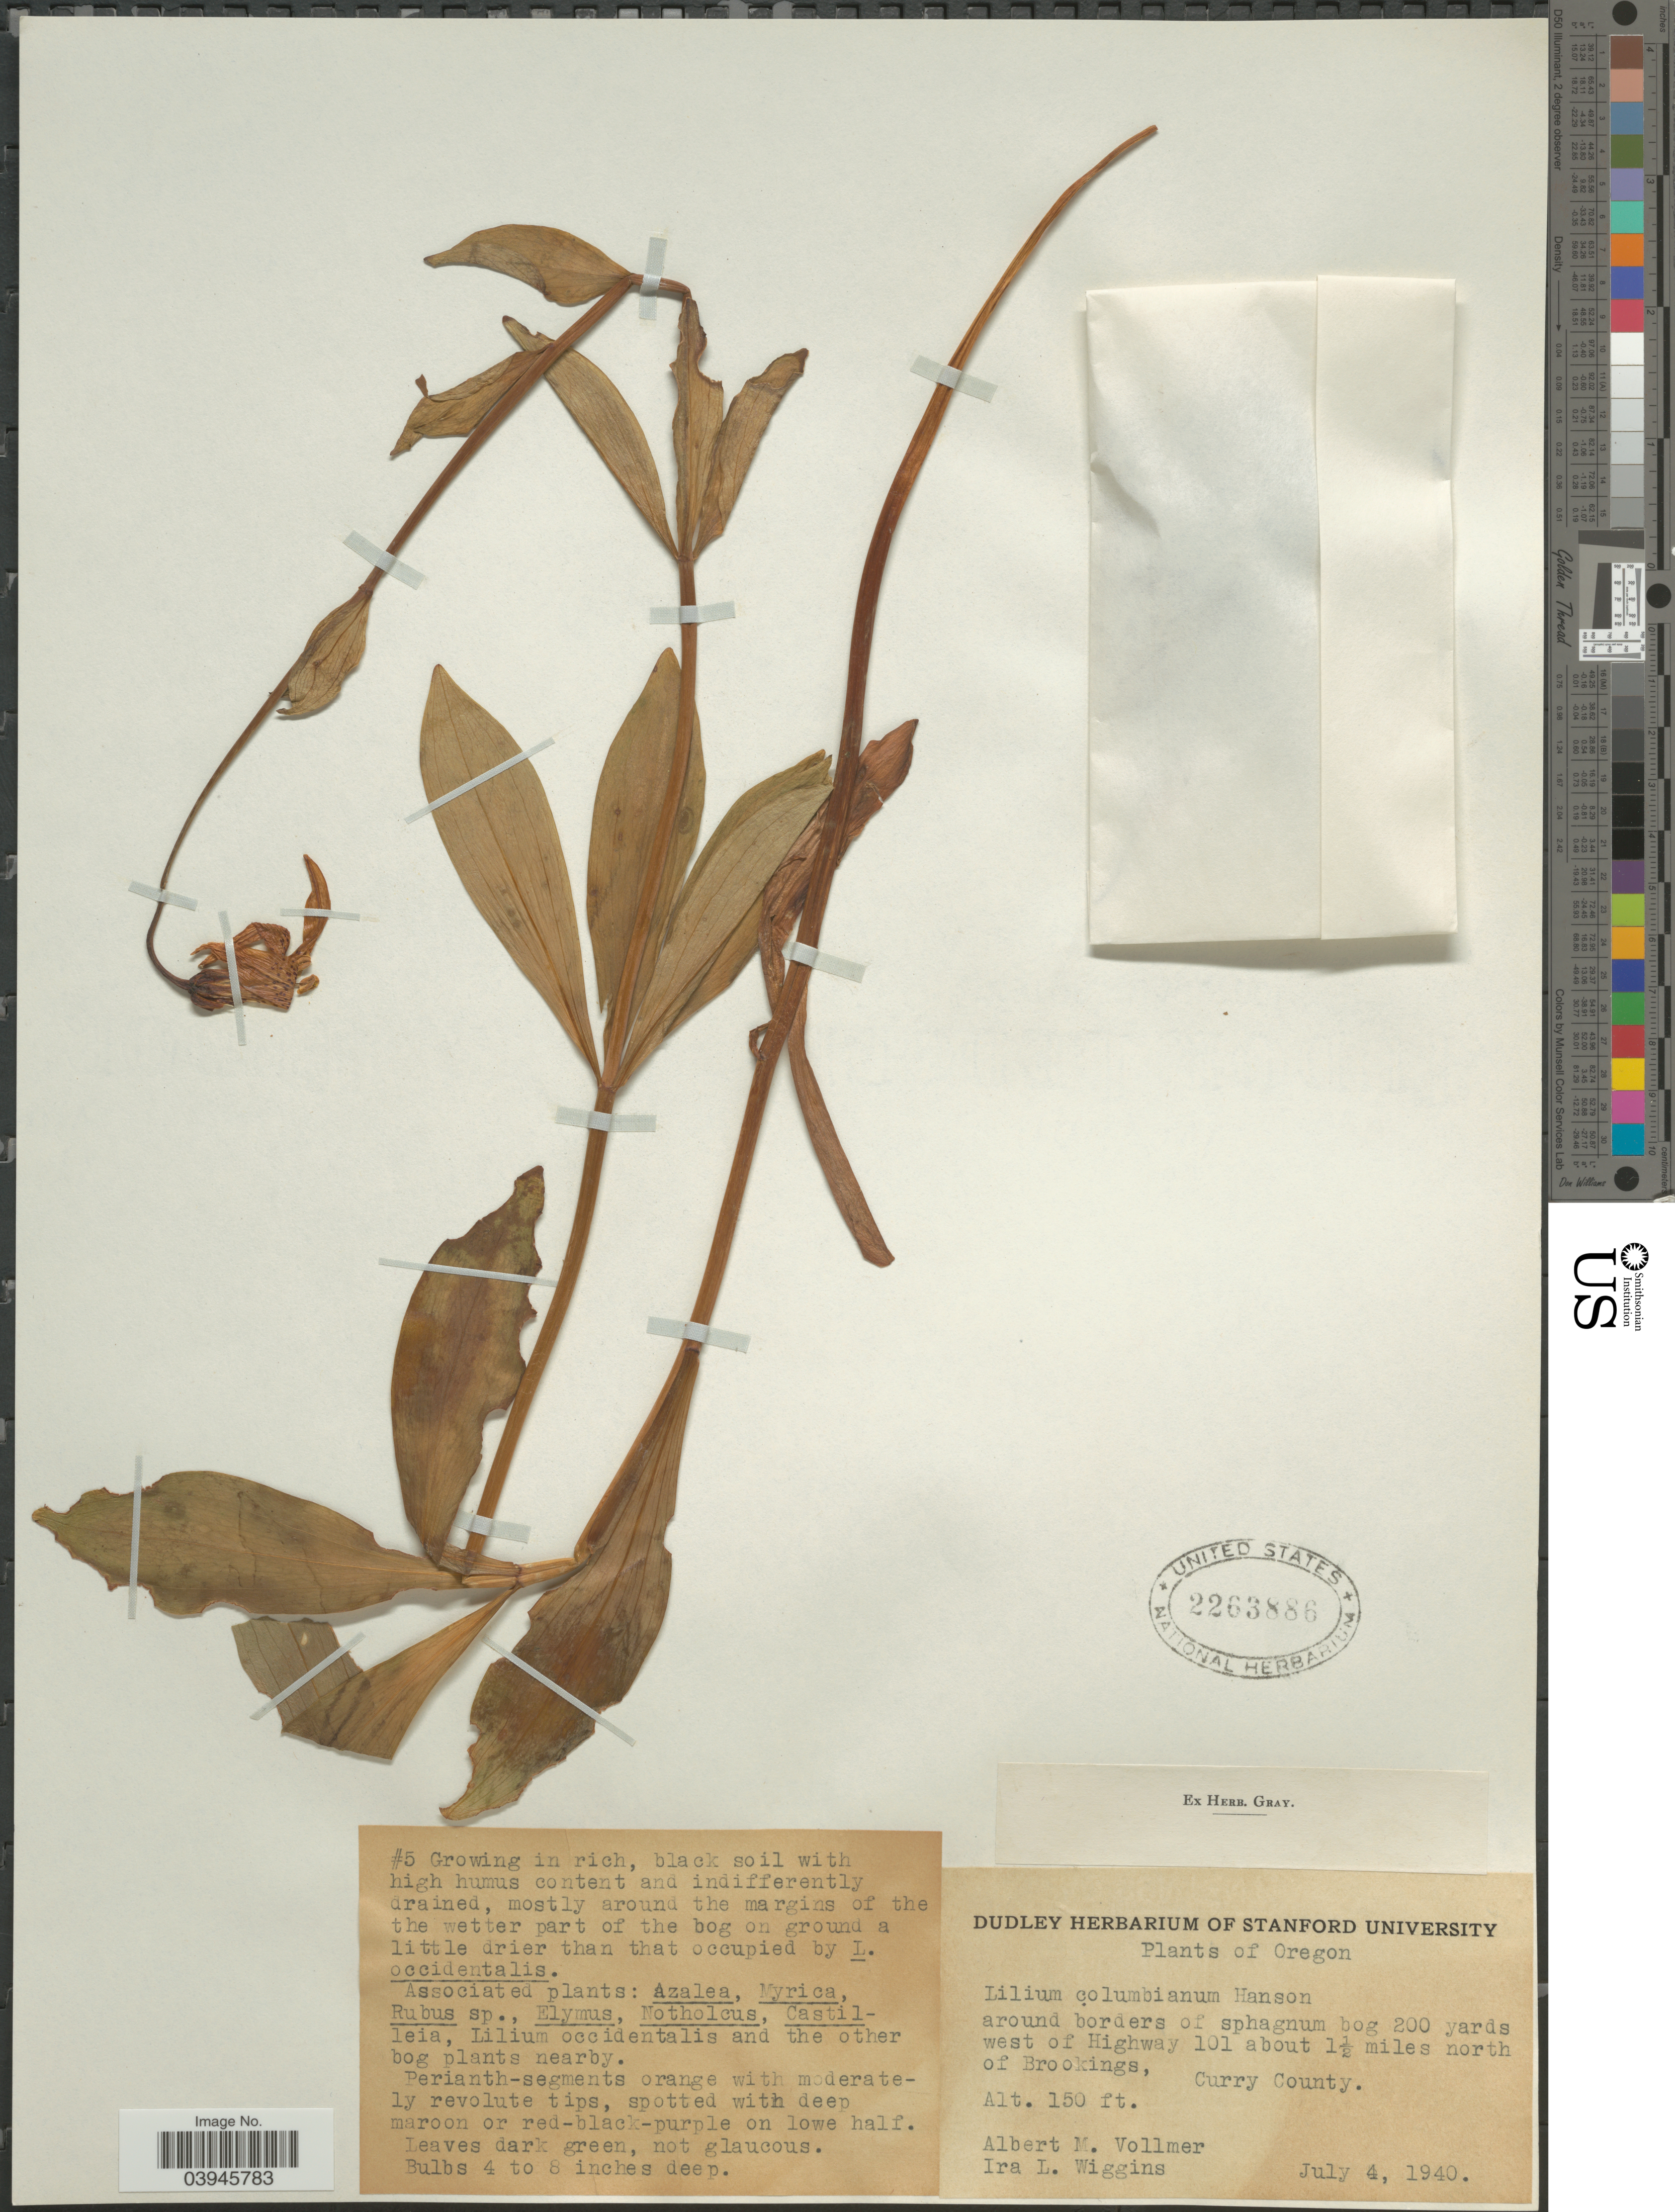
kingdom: Plantae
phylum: Tracheophyta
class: Liliopsida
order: Liliales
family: Liliaceae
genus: Lilium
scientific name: Lilium columbianum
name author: Leichtlin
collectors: A. Vollmer & I. L. Wiggins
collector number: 5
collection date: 1940-07-04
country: United States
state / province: Oregon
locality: Around borders of sphagnum bog 200 yards west of Highway 101 about 1½ miles north of Brookings, Curry County.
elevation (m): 46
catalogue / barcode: US 2263886